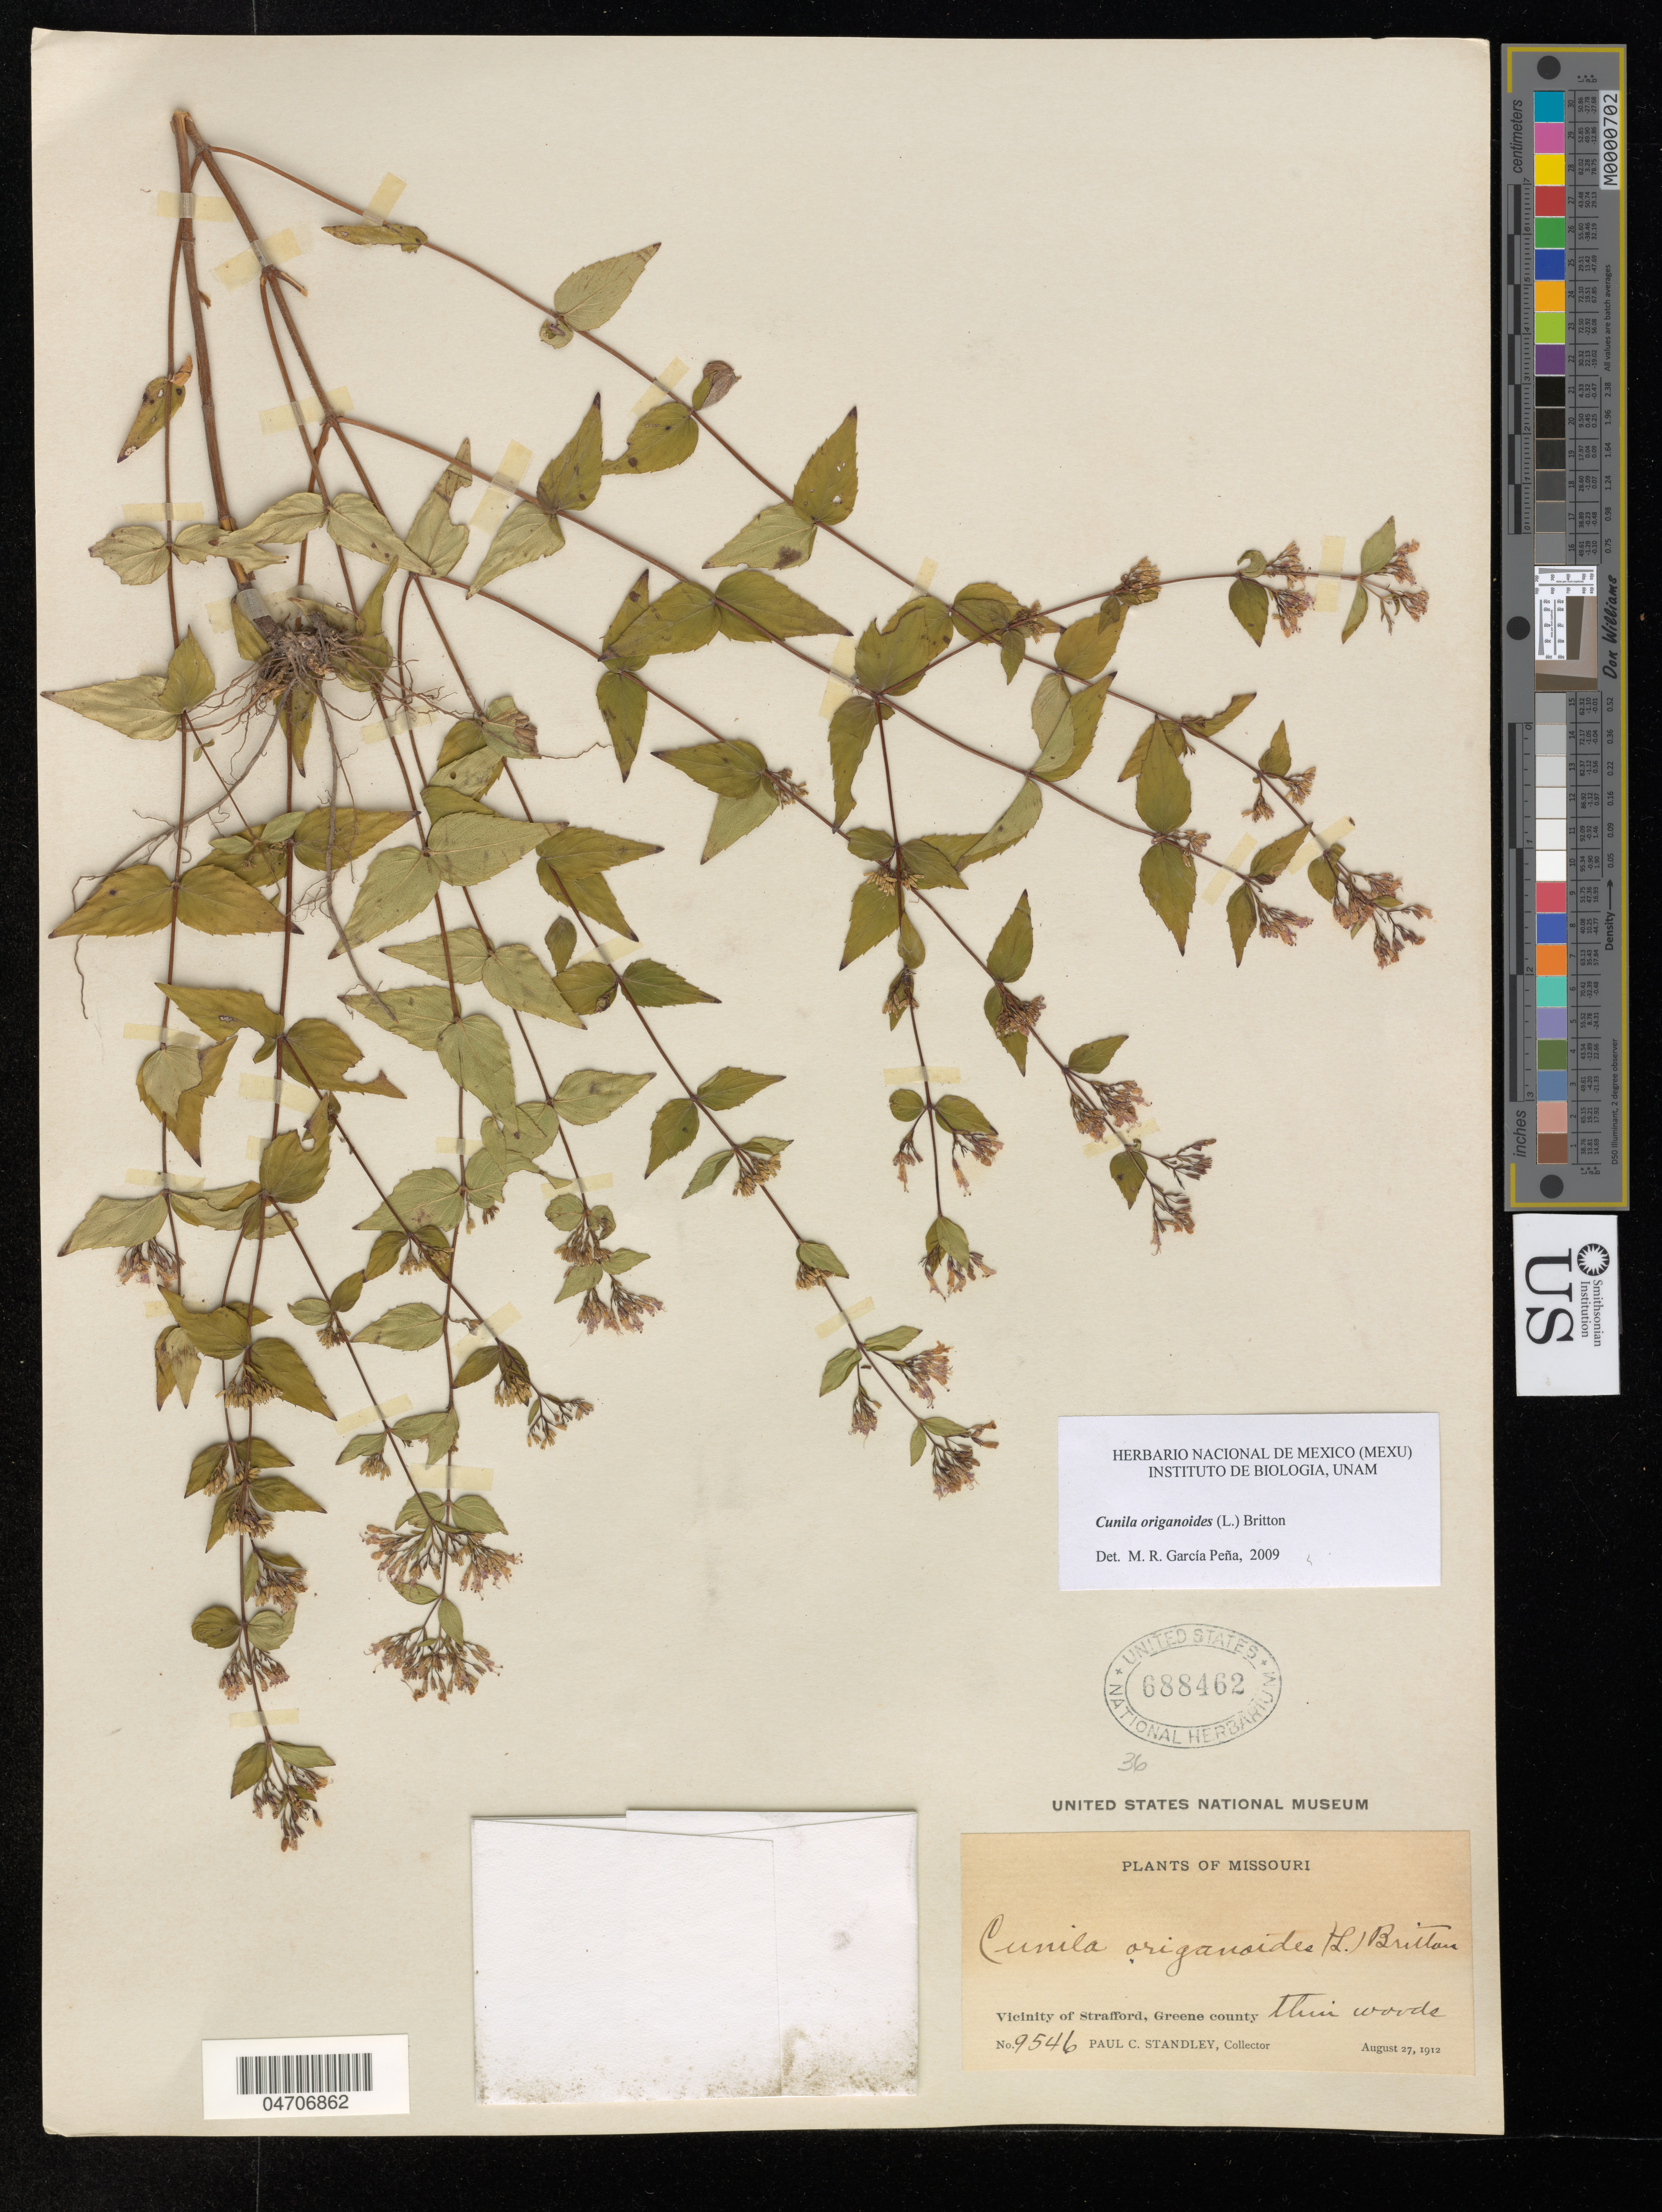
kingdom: Plantae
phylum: Tracheophyta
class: Magnoliopsida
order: Lamiales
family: Lamiaceae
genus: Cunila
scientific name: Cunila origanoides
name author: (L.) Britton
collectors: P. C. Standley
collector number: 9546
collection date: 1912-08-27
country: United States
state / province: Missouri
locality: Vicinity of Strafford, Greene county.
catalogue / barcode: US 688462